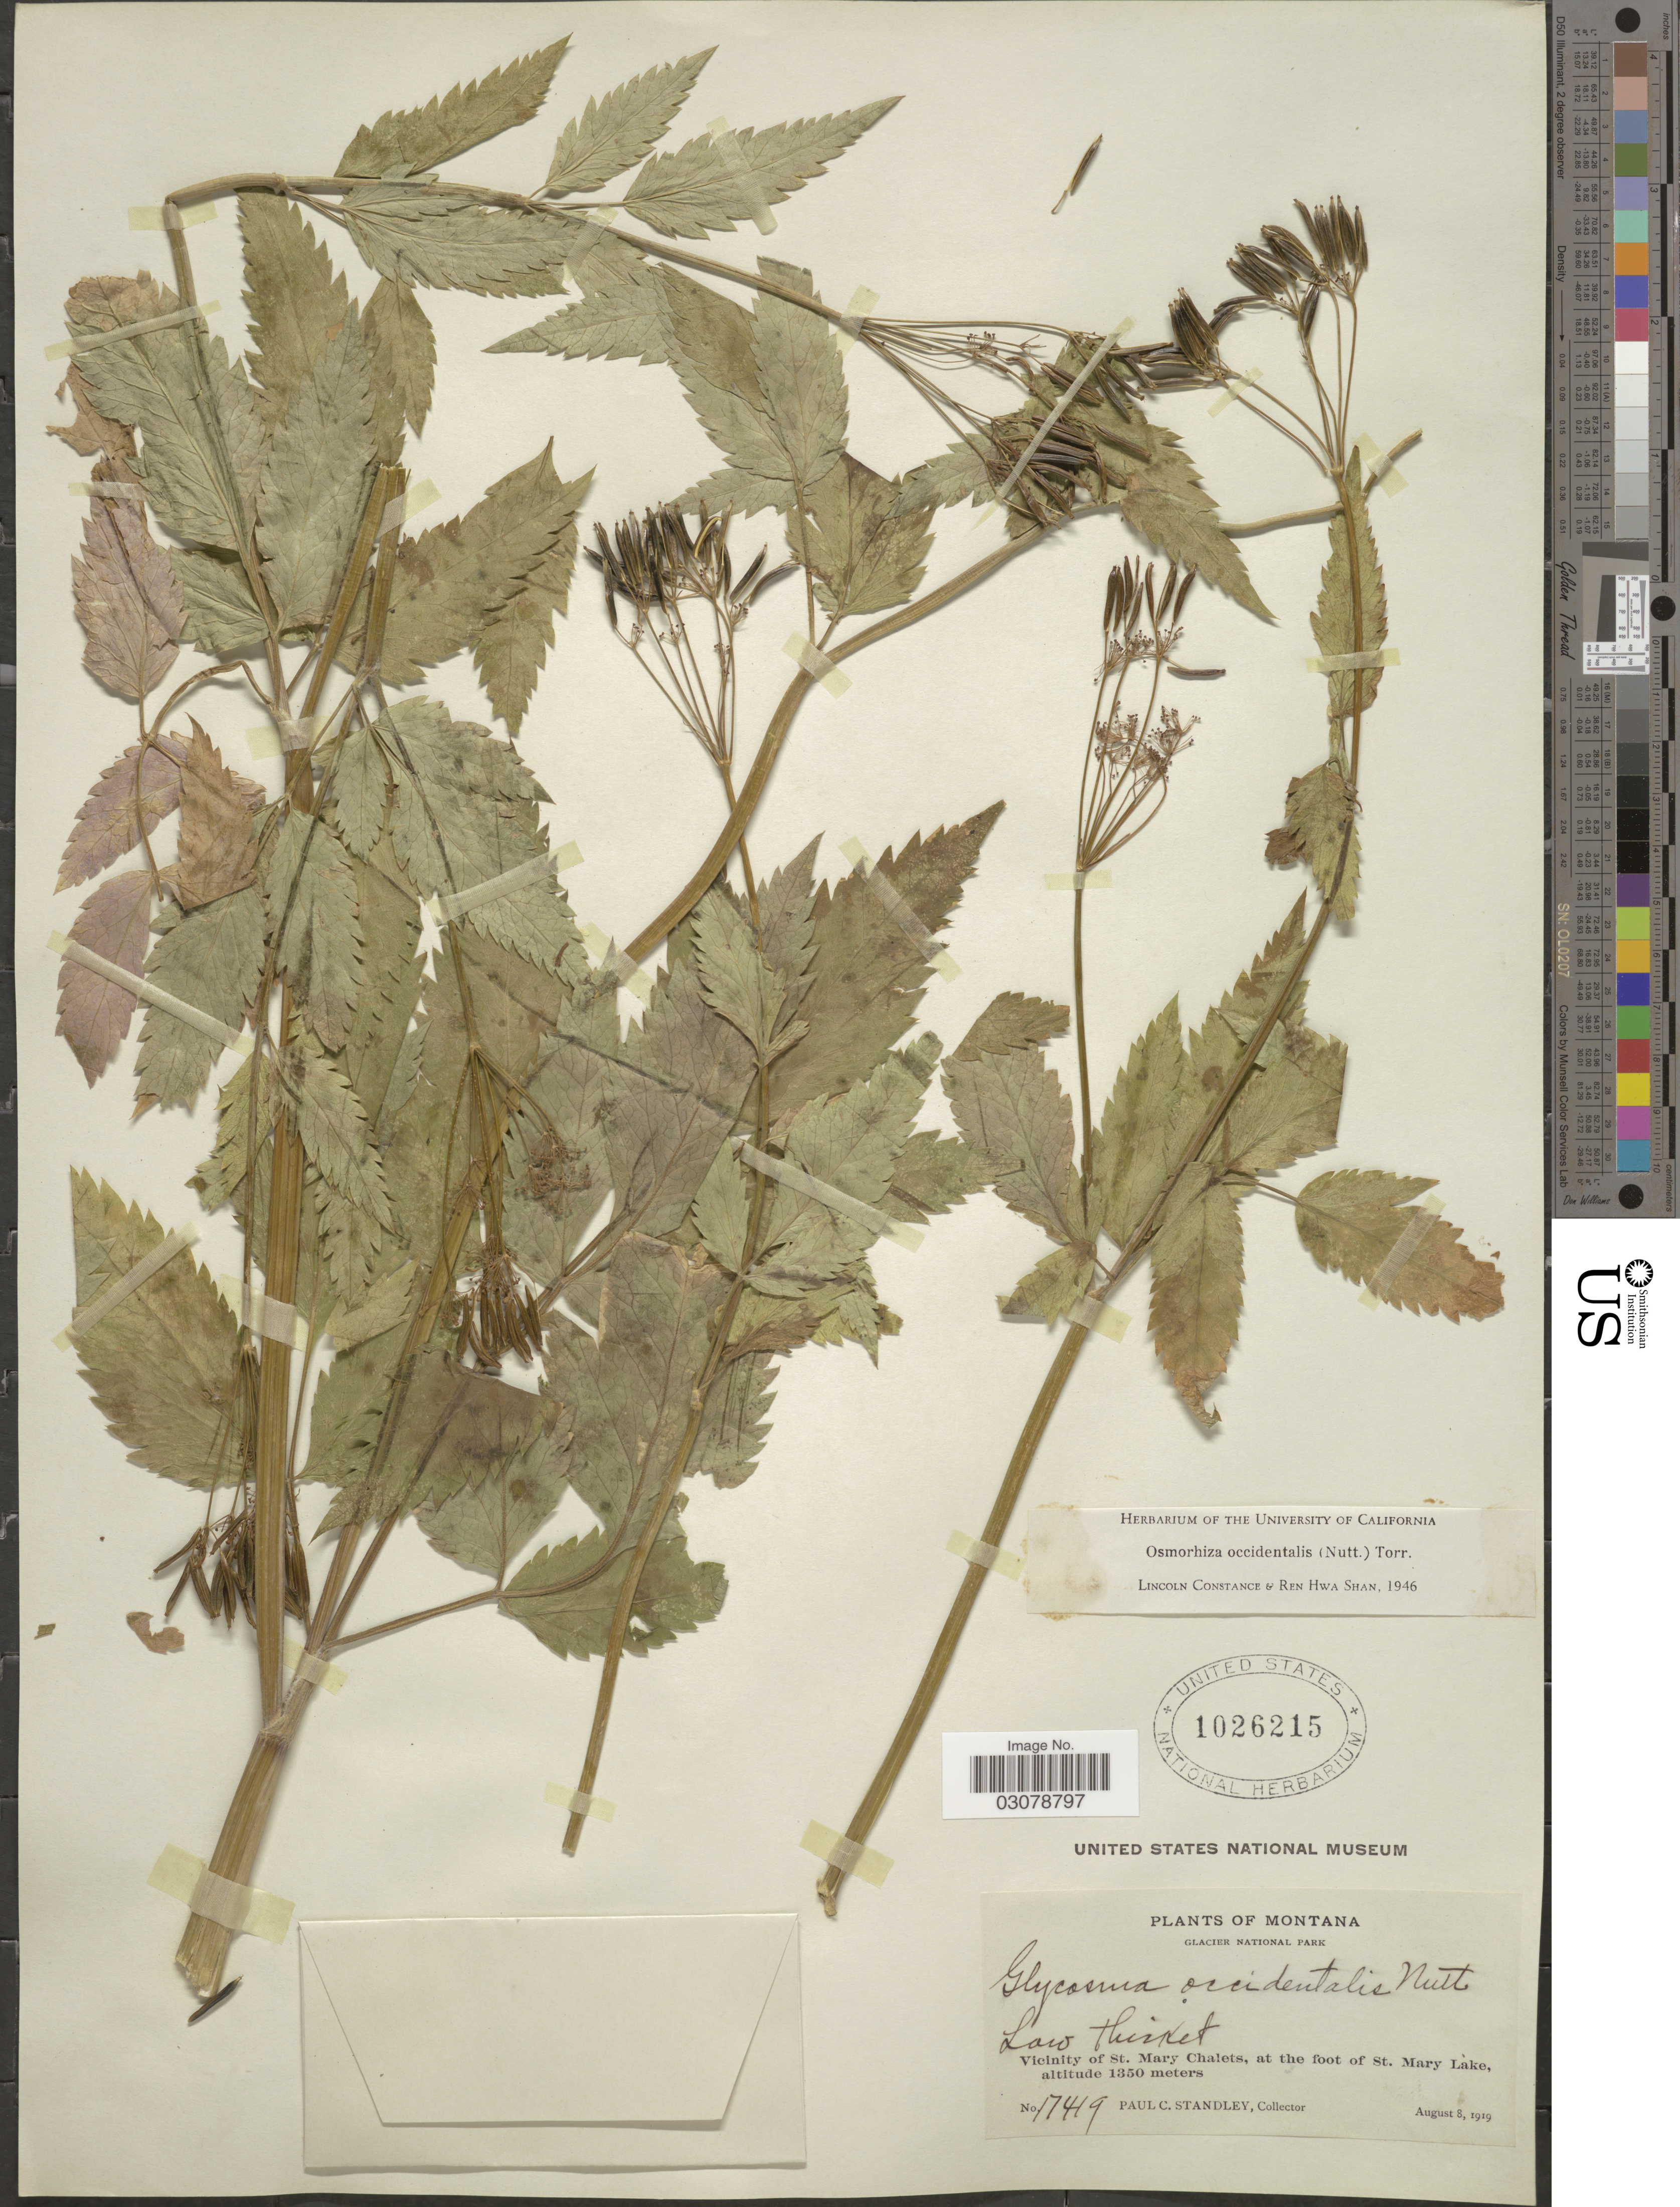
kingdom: Plantae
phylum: Tracheophyta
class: Magnoliopsida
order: Apiales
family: Apiaceae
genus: Osmorhiza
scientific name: Osmorhiza occidentalis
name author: (Nutt.) Torr.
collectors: P. C. Standley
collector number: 17419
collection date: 1919-08-08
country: United States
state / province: Montana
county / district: Glacier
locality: Glacier National Park, Vicinity of St. Chalets, at the foot of St. Mary Lake.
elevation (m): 1350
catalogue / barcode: US 1026215